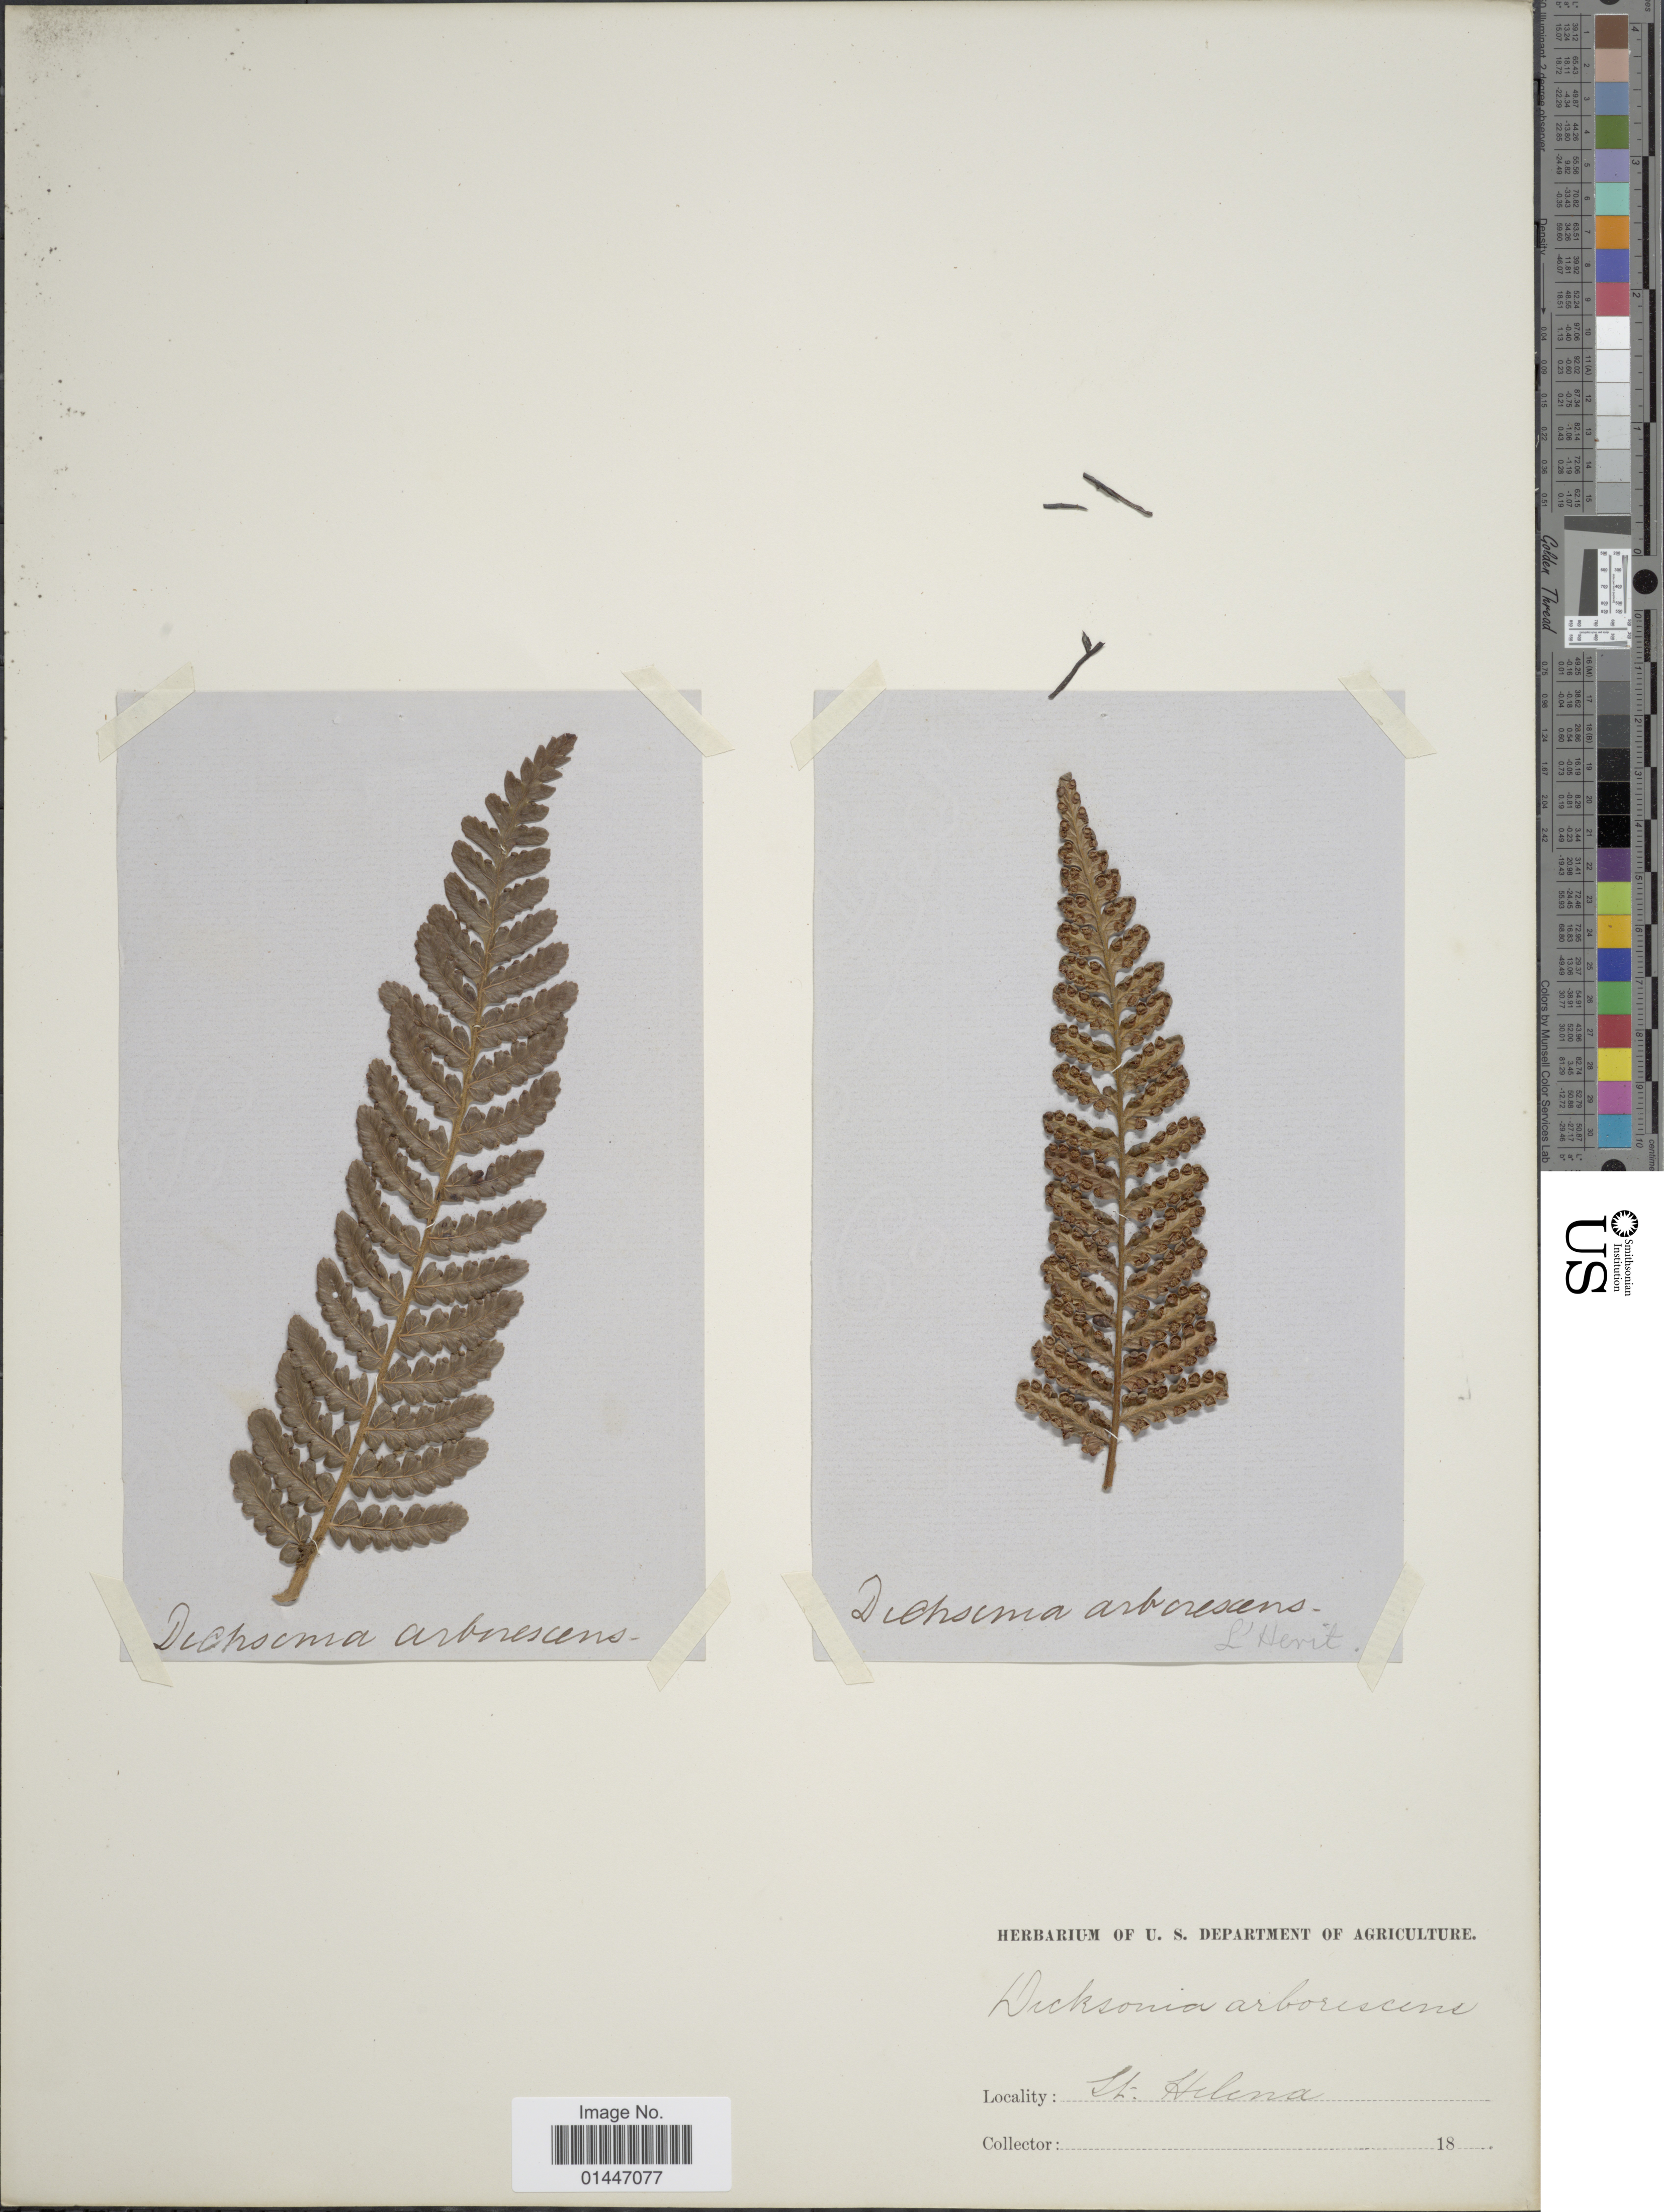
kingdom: Plantae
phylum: Tracheophyta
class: Polypodiopsida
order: Cyatheales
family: Dicksoniaceae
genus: Dicksonia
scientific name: Dicksonia arborescens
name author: L'Hér.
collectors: Facchini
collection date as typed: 18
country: St. Helena Islands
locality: St. Helena